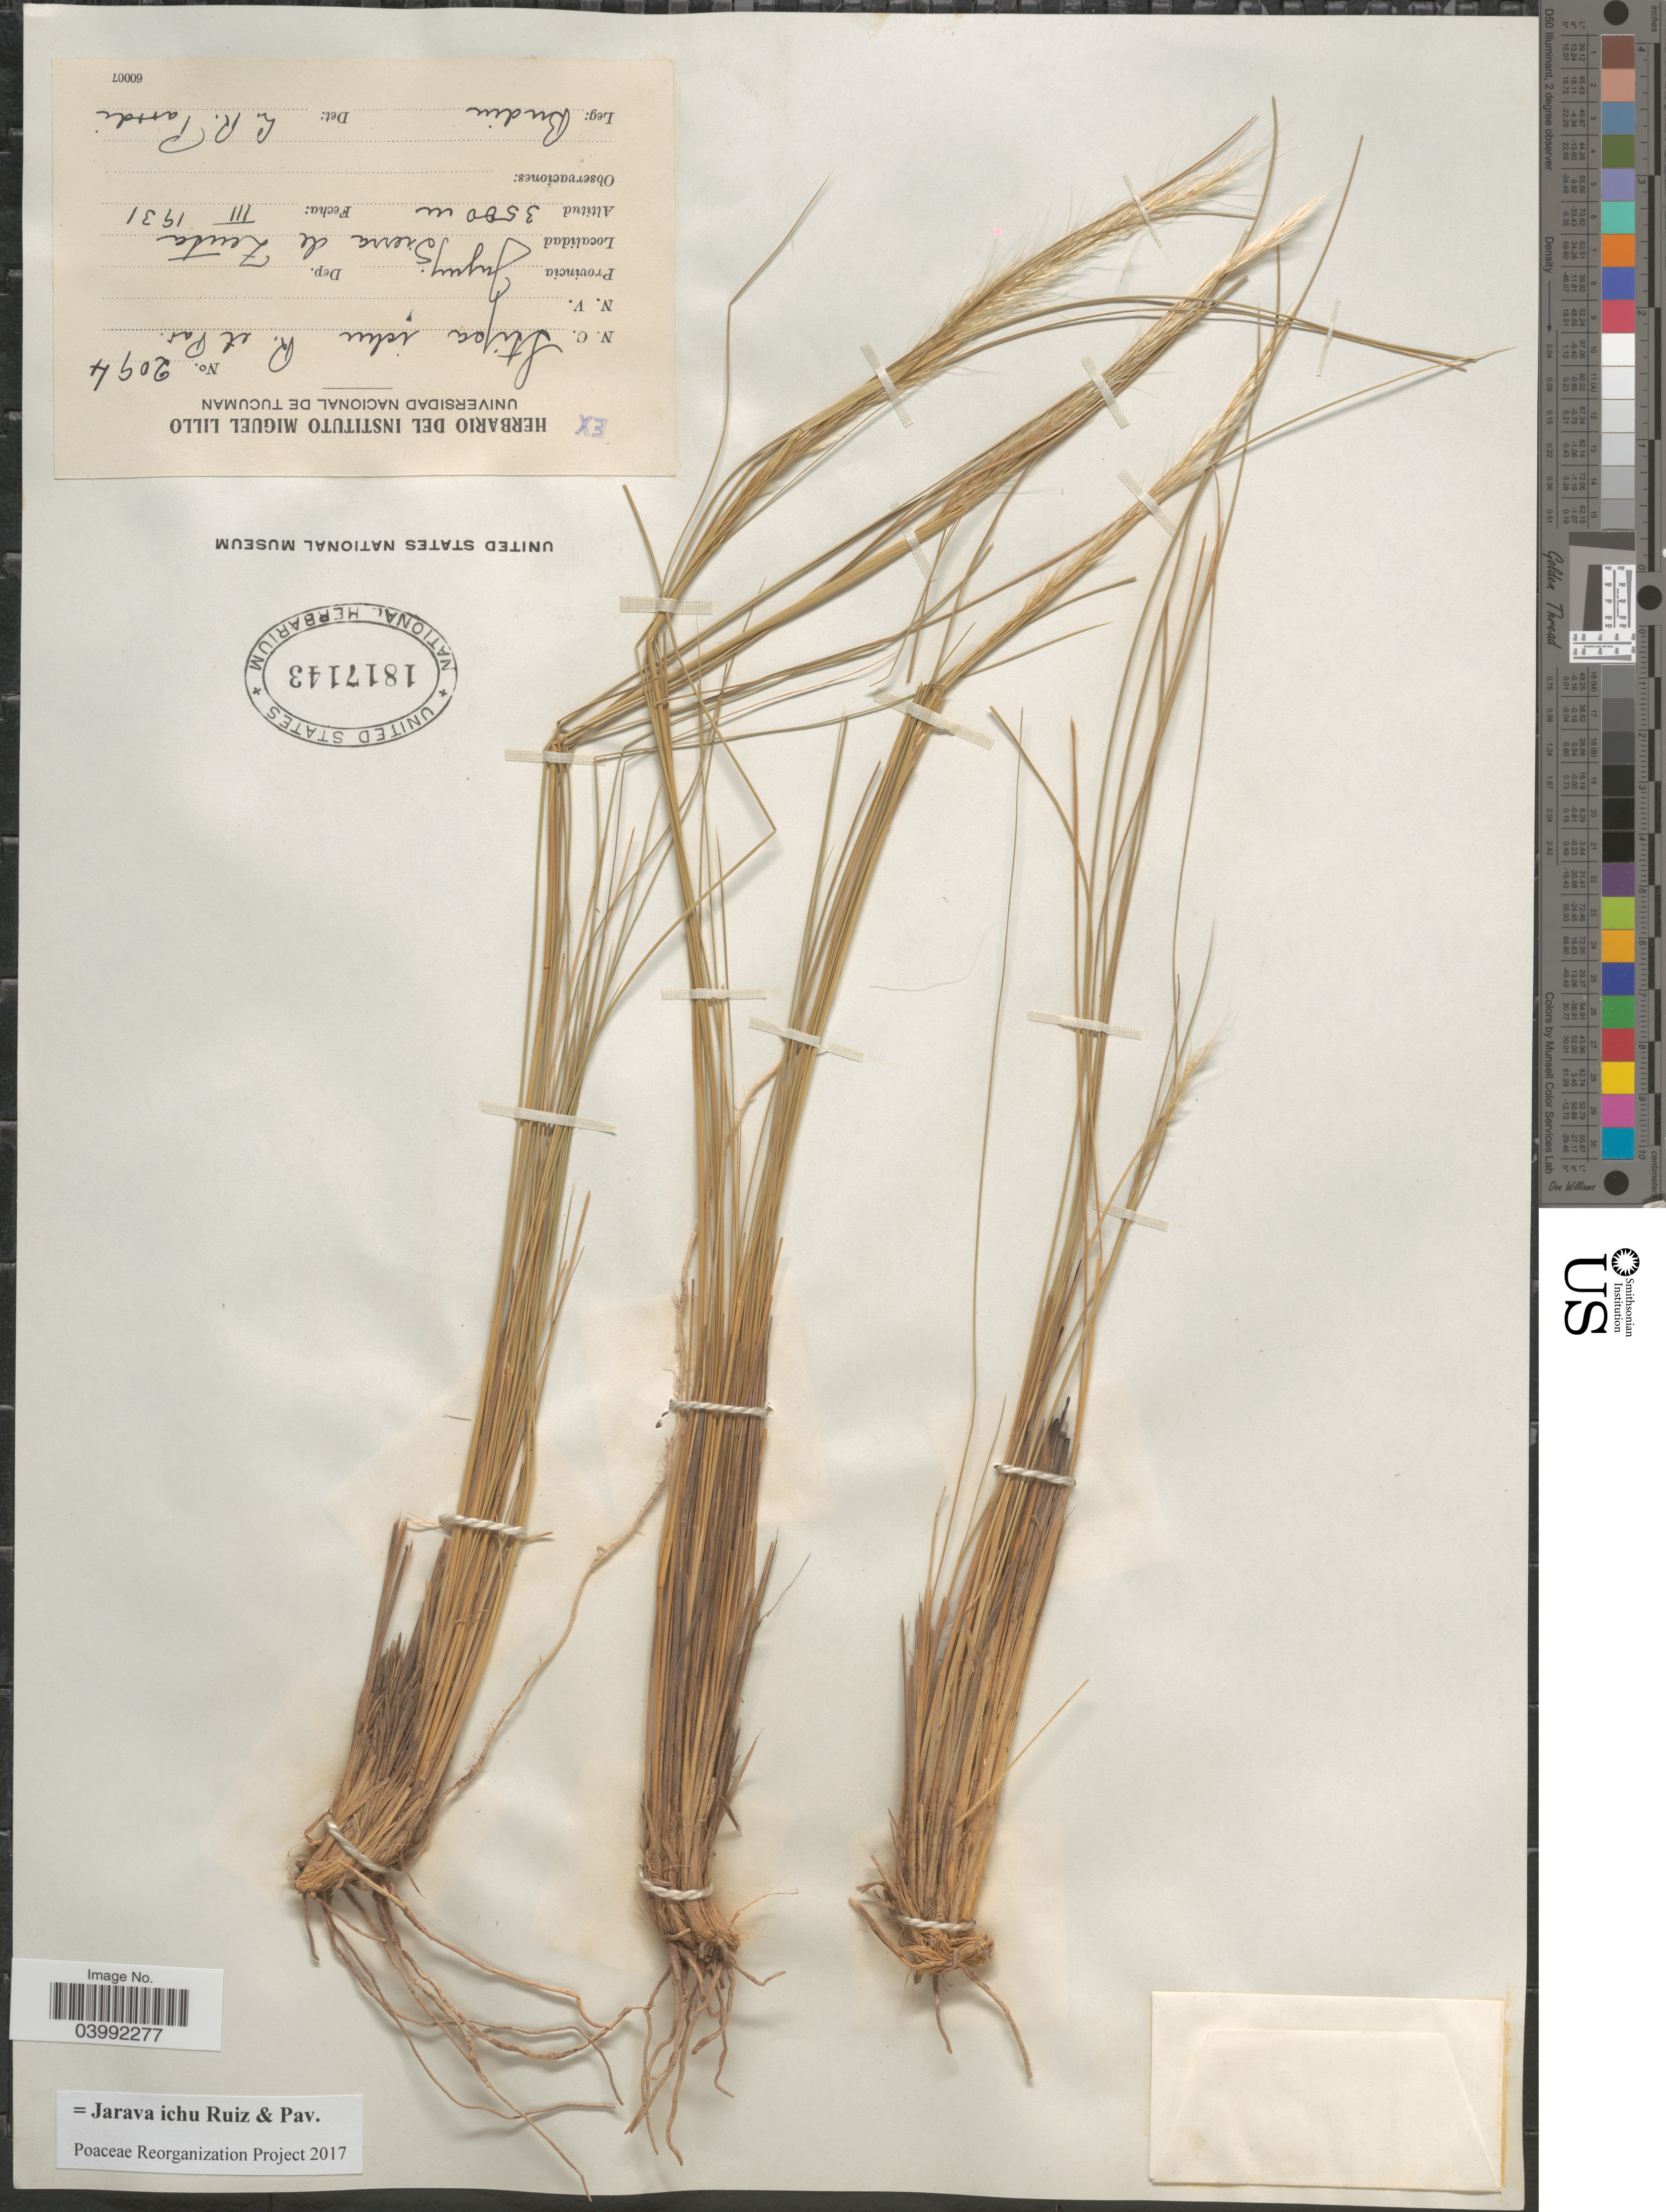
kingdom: Plantae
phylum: Tracheophyta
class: Liliopsida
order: Poales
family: Poaceae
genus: Jarava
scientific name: Jarava ichu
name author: Ruiz & Pav.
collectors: Budin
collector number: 2094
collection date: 1931-03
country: Argentina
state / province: Jujuy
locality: Sierra de Zenta.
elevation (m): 3500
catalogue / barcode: US 1817143